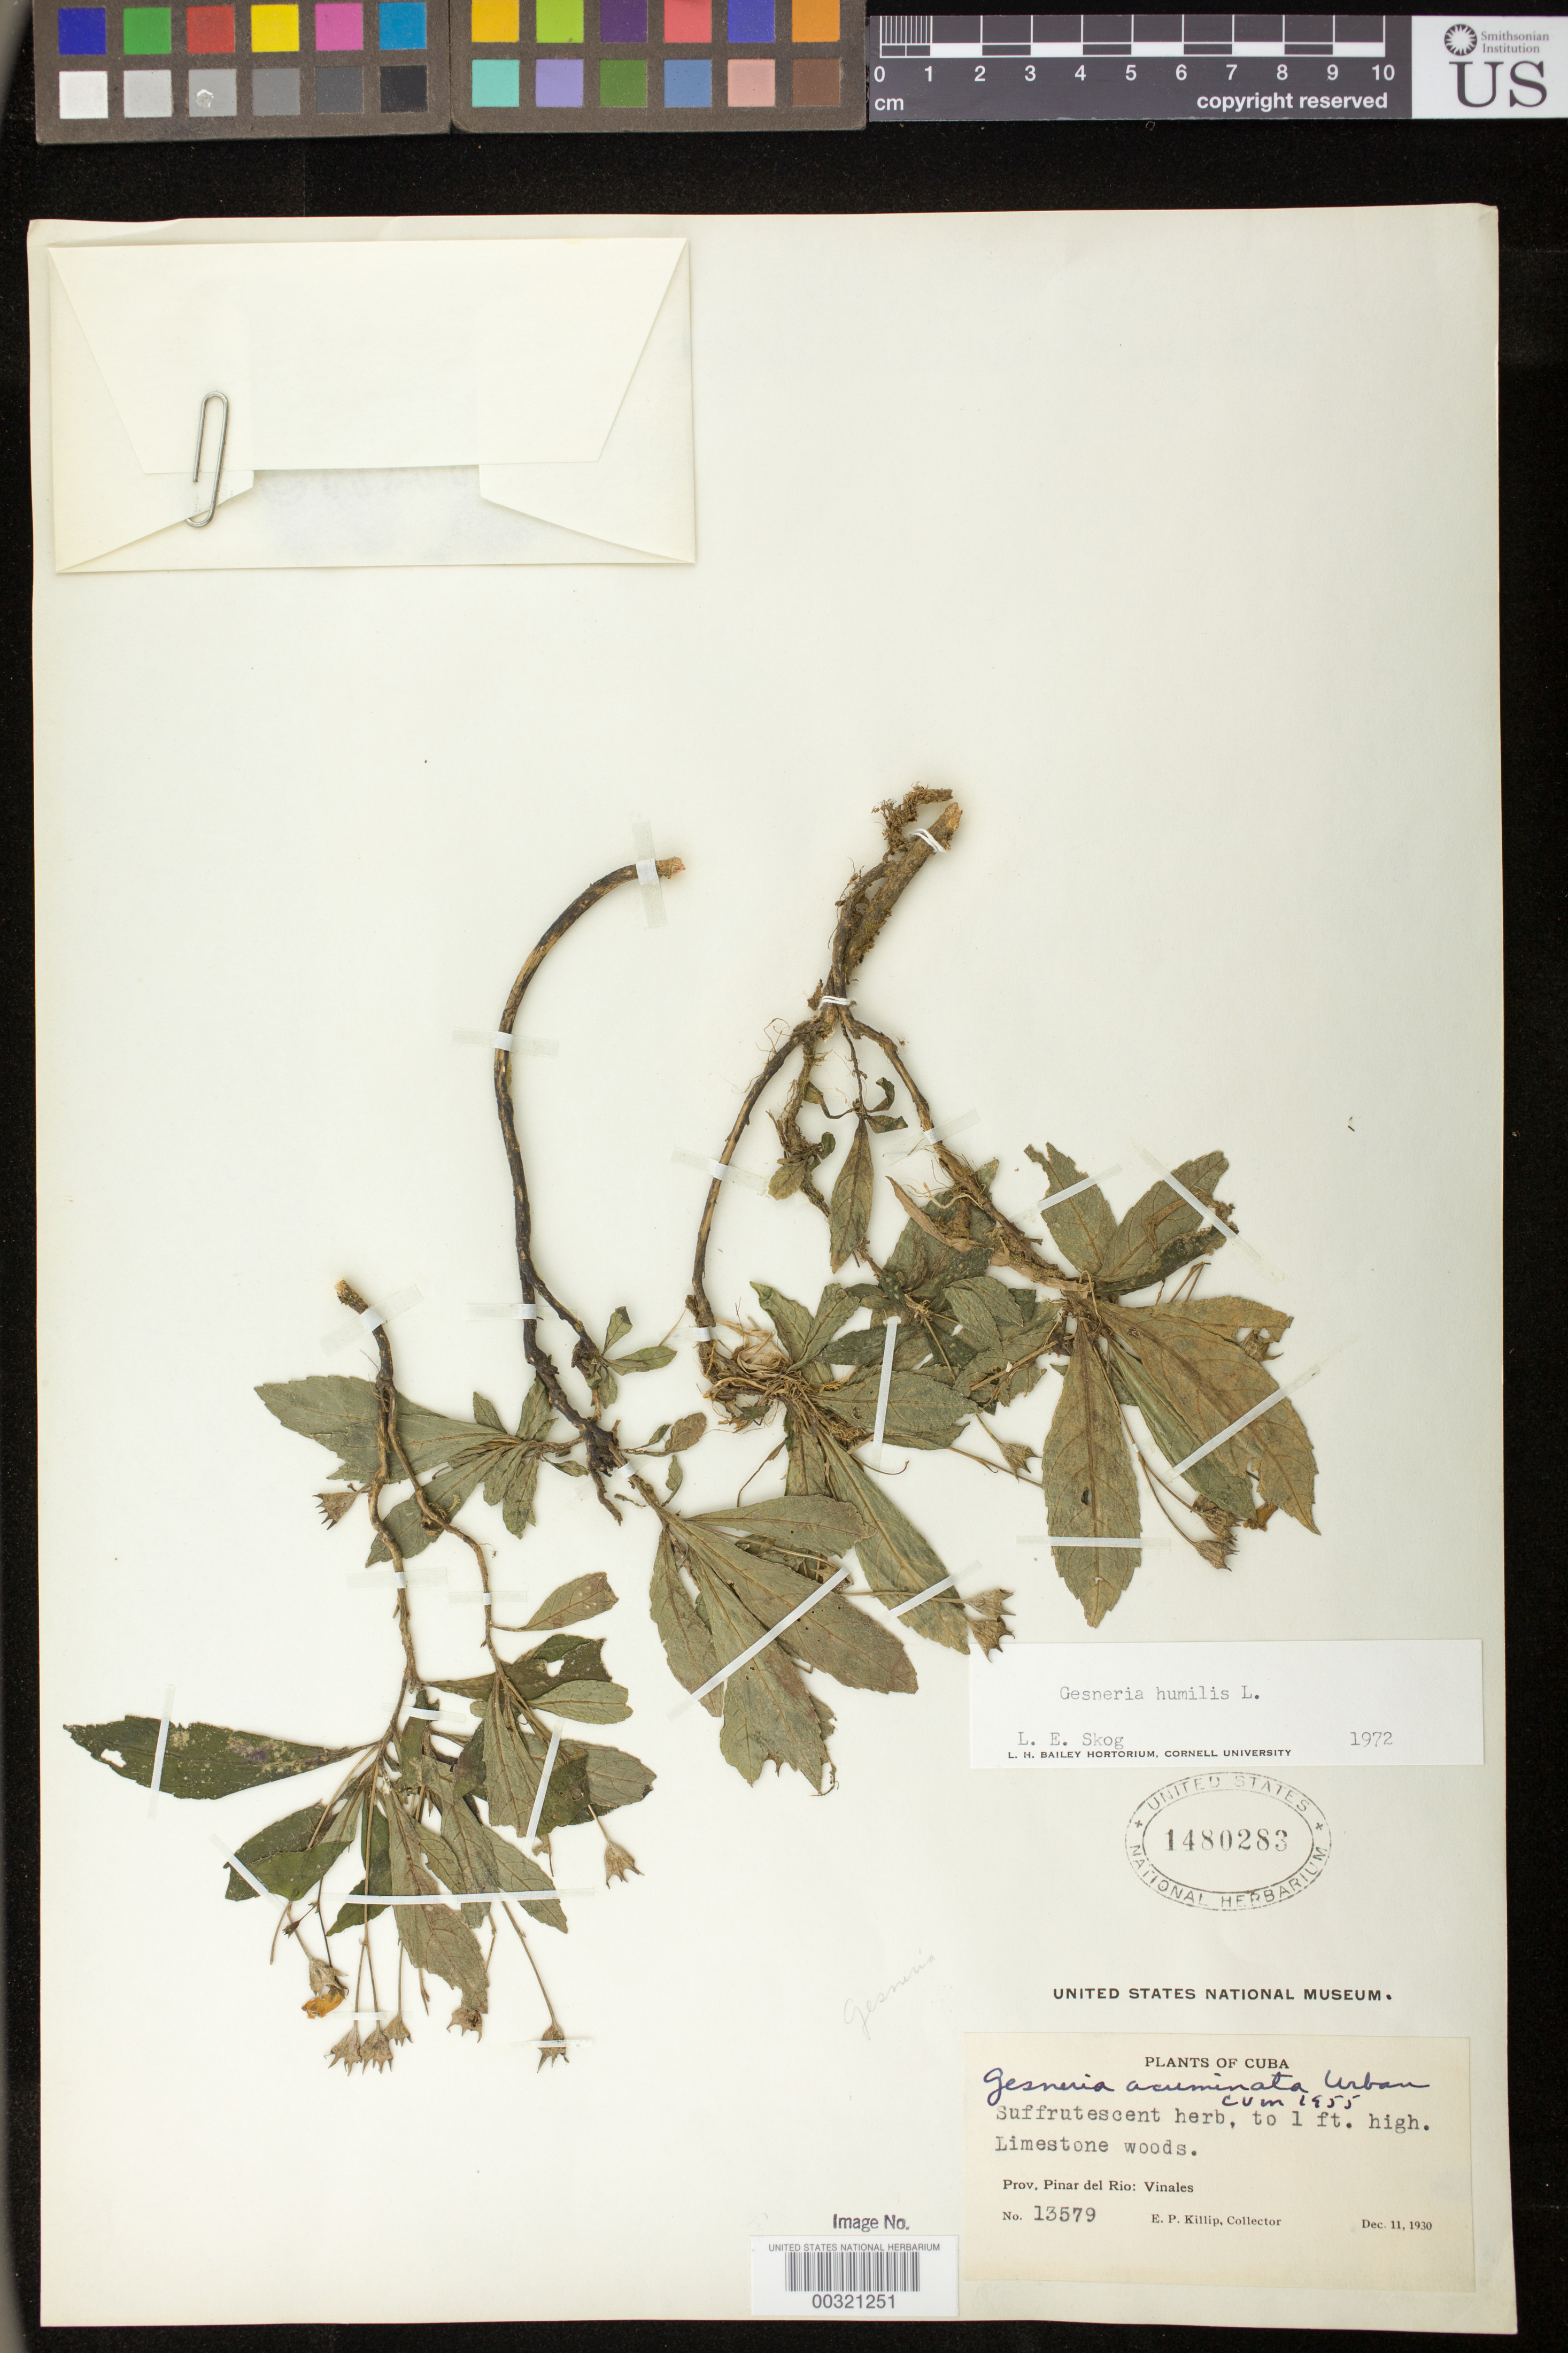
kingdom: Plantae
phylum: Tracheophyta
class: Magnoliopsida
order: Lamiales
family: Gesneriaceae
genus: Gesneria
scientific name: Gesneria humilis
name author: L.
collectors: E. P. Killip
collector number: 13579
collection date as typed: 11 Dec 1930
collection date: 1930-12-11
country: Cuba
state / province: Pinar del Rio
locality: Vinales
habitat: Limestone woods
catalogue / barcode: US 1480283